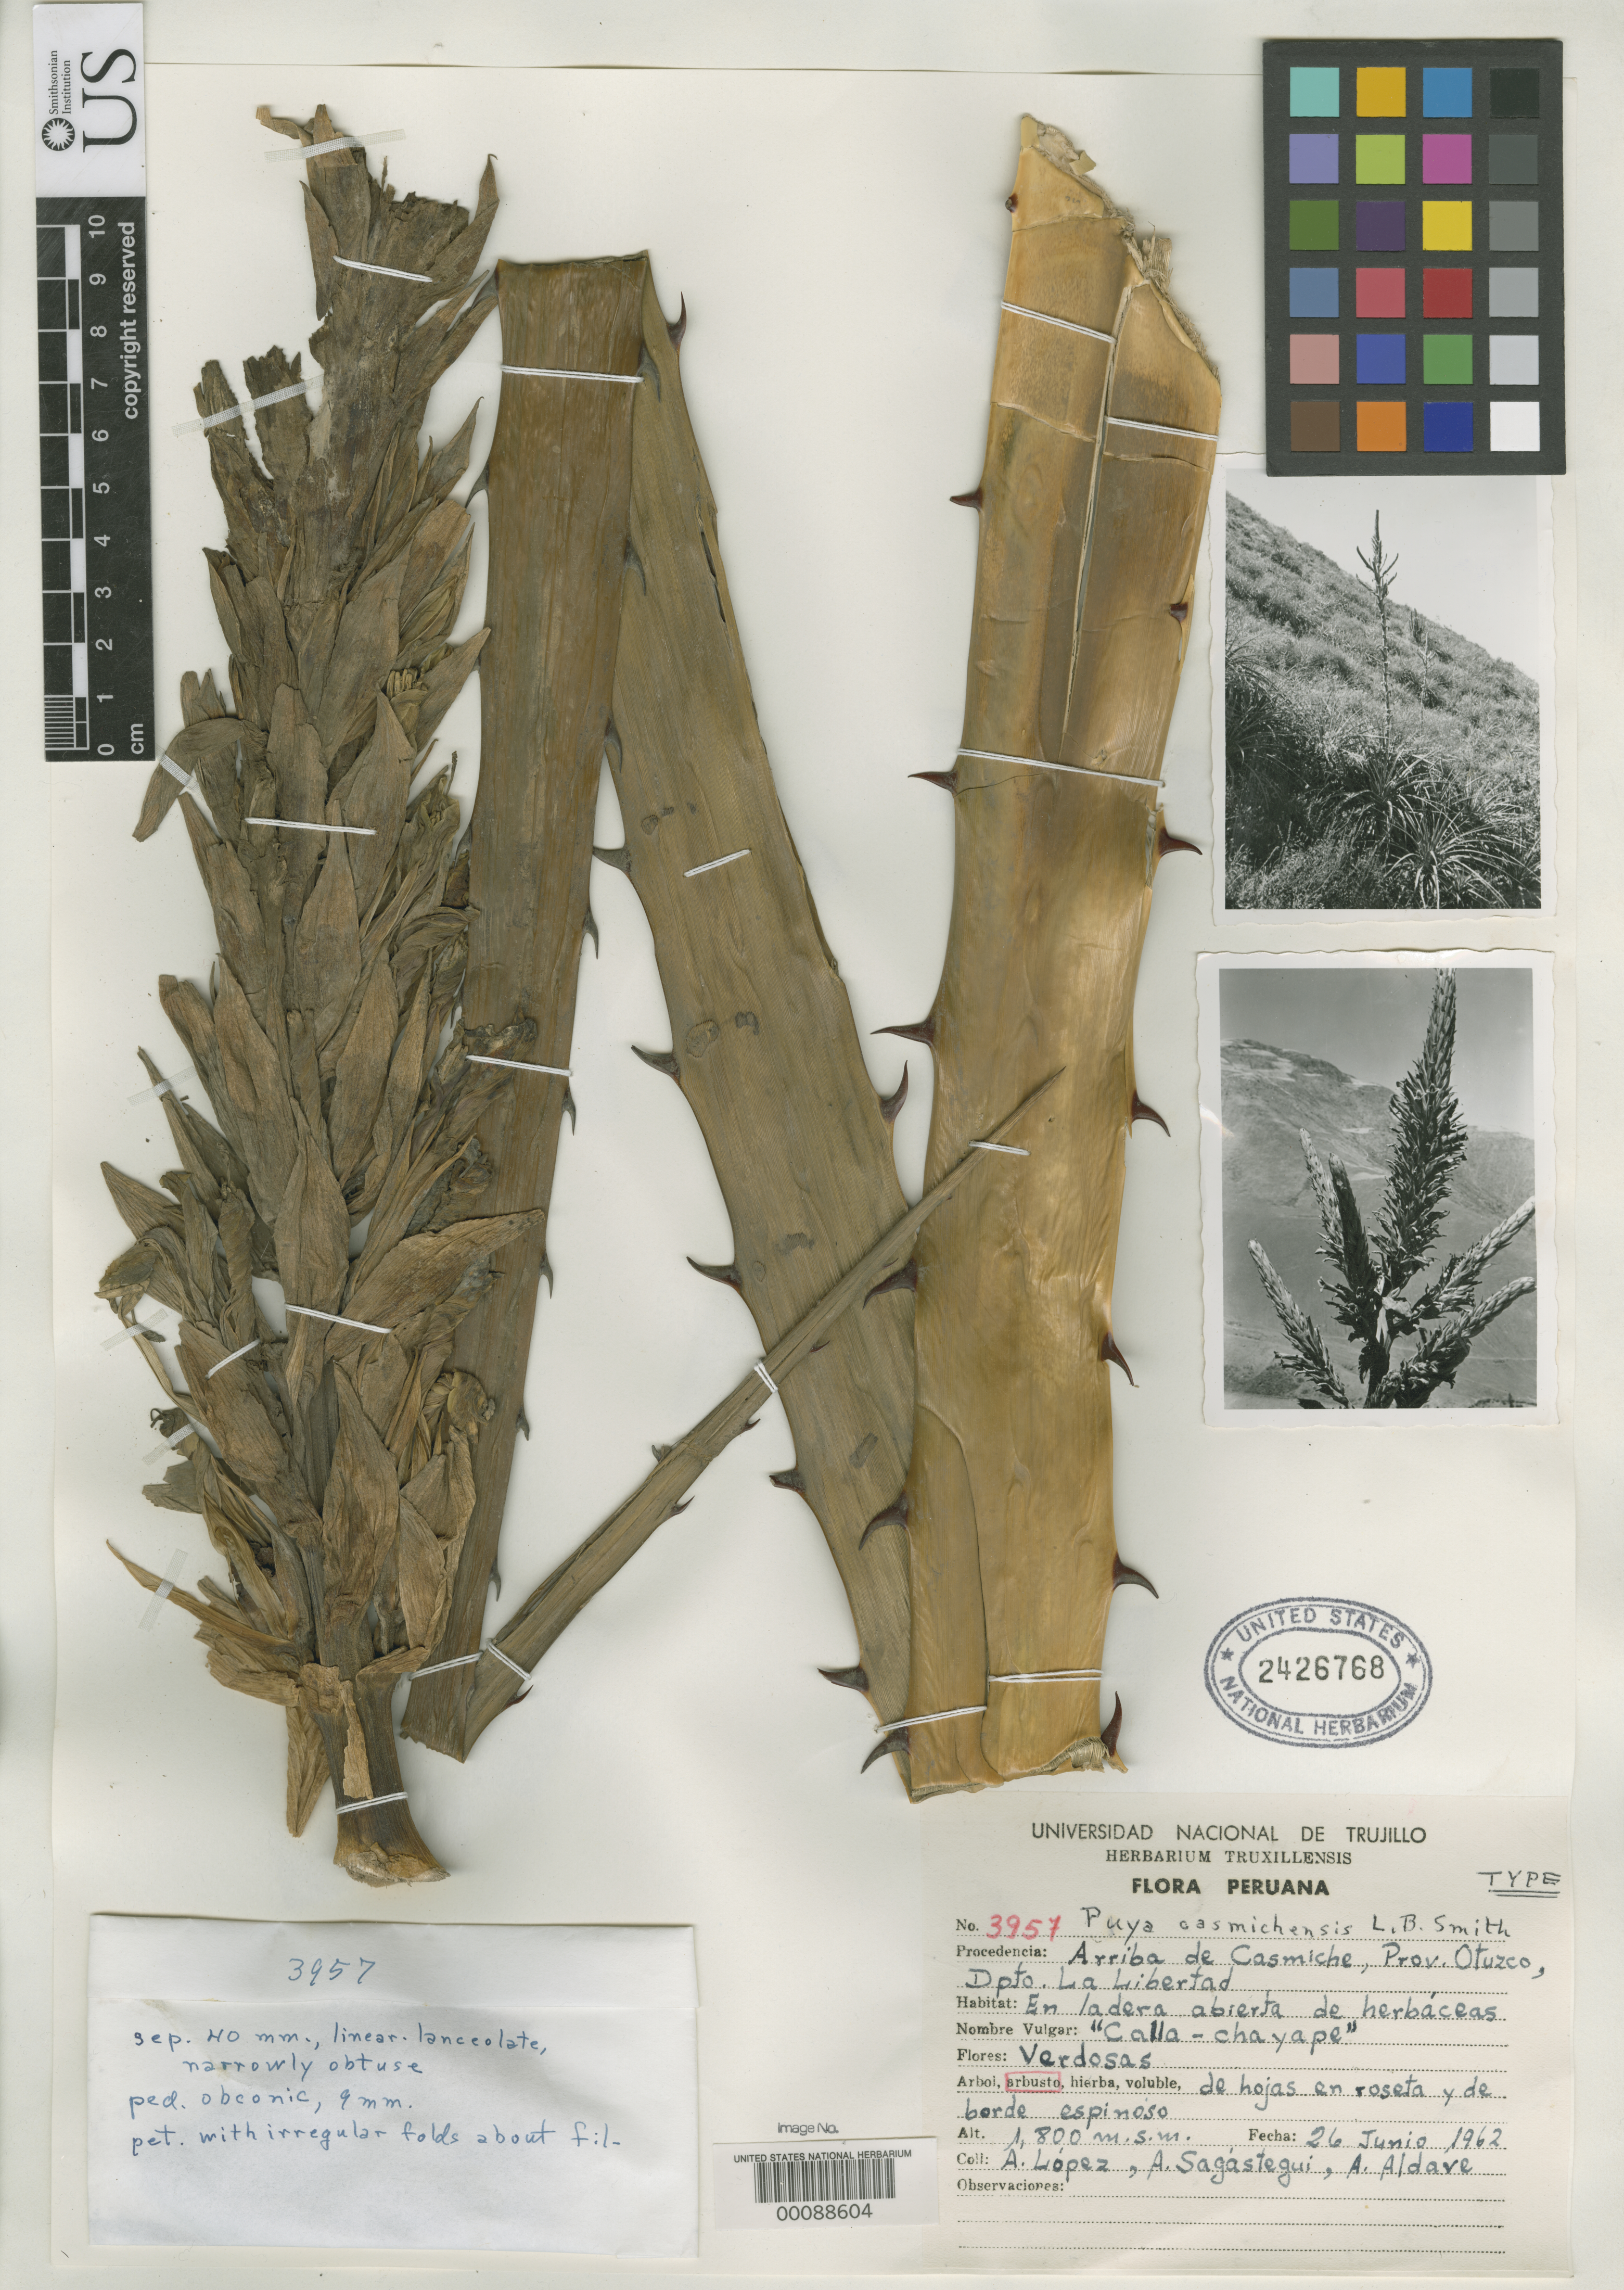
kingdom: Plantae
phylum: Tracheophyta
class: Liliopsida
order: Poales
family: Bromeliaceae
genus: Puya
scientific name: Puya casmichensis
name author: L.B. Sm.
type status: Isotype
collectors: A. Castellanos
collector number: BA 45819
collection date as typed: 20 Nov 1942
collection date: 1942-11-20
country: Argentina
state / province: Salta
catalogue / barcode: US 2426768